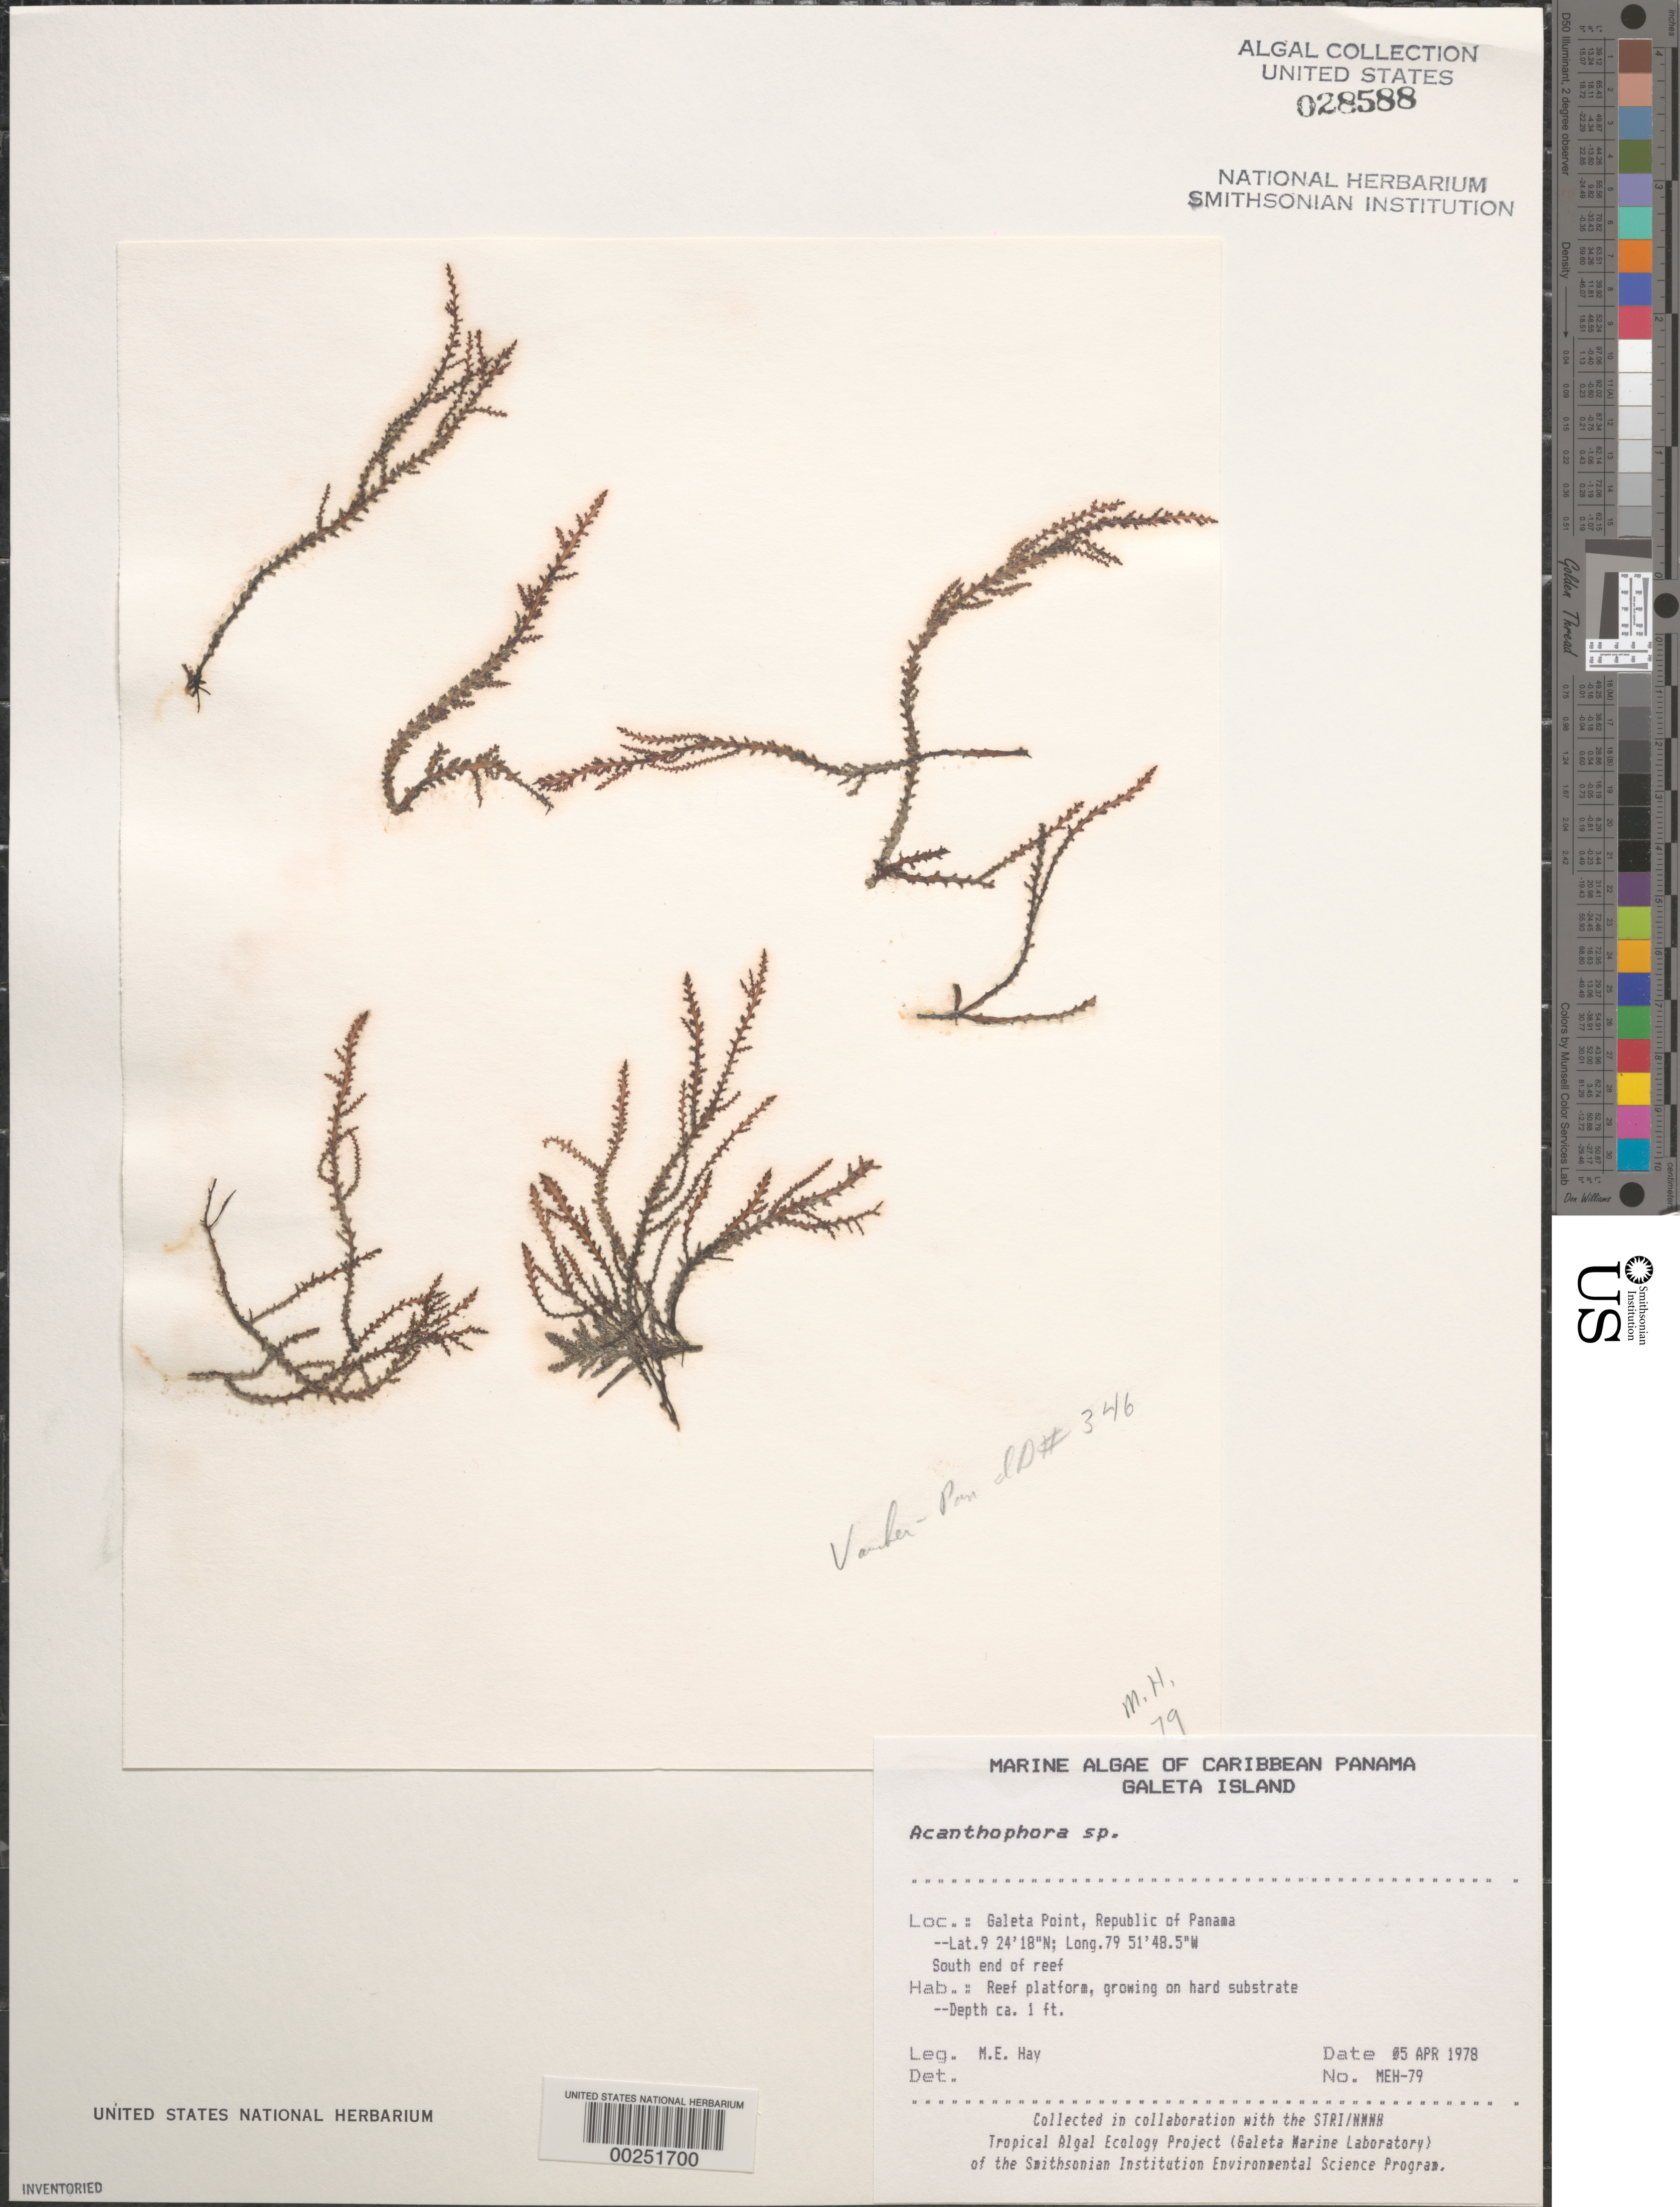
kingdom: Plantae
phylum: Rhodophyta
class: Florideophyceae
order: Ceramiales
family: Rhodomelaceae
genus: Acanthophora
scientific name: Acanthophora sp.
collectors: M. E. Hay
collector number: MEH-79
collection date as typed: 05 Apr 1978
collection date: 1978-04-05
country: Panama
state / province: Colón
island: Galeta Island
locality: Galeta Point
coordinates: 9 24' 18" N, 79 51' 48.5" W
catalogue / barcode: US 28588